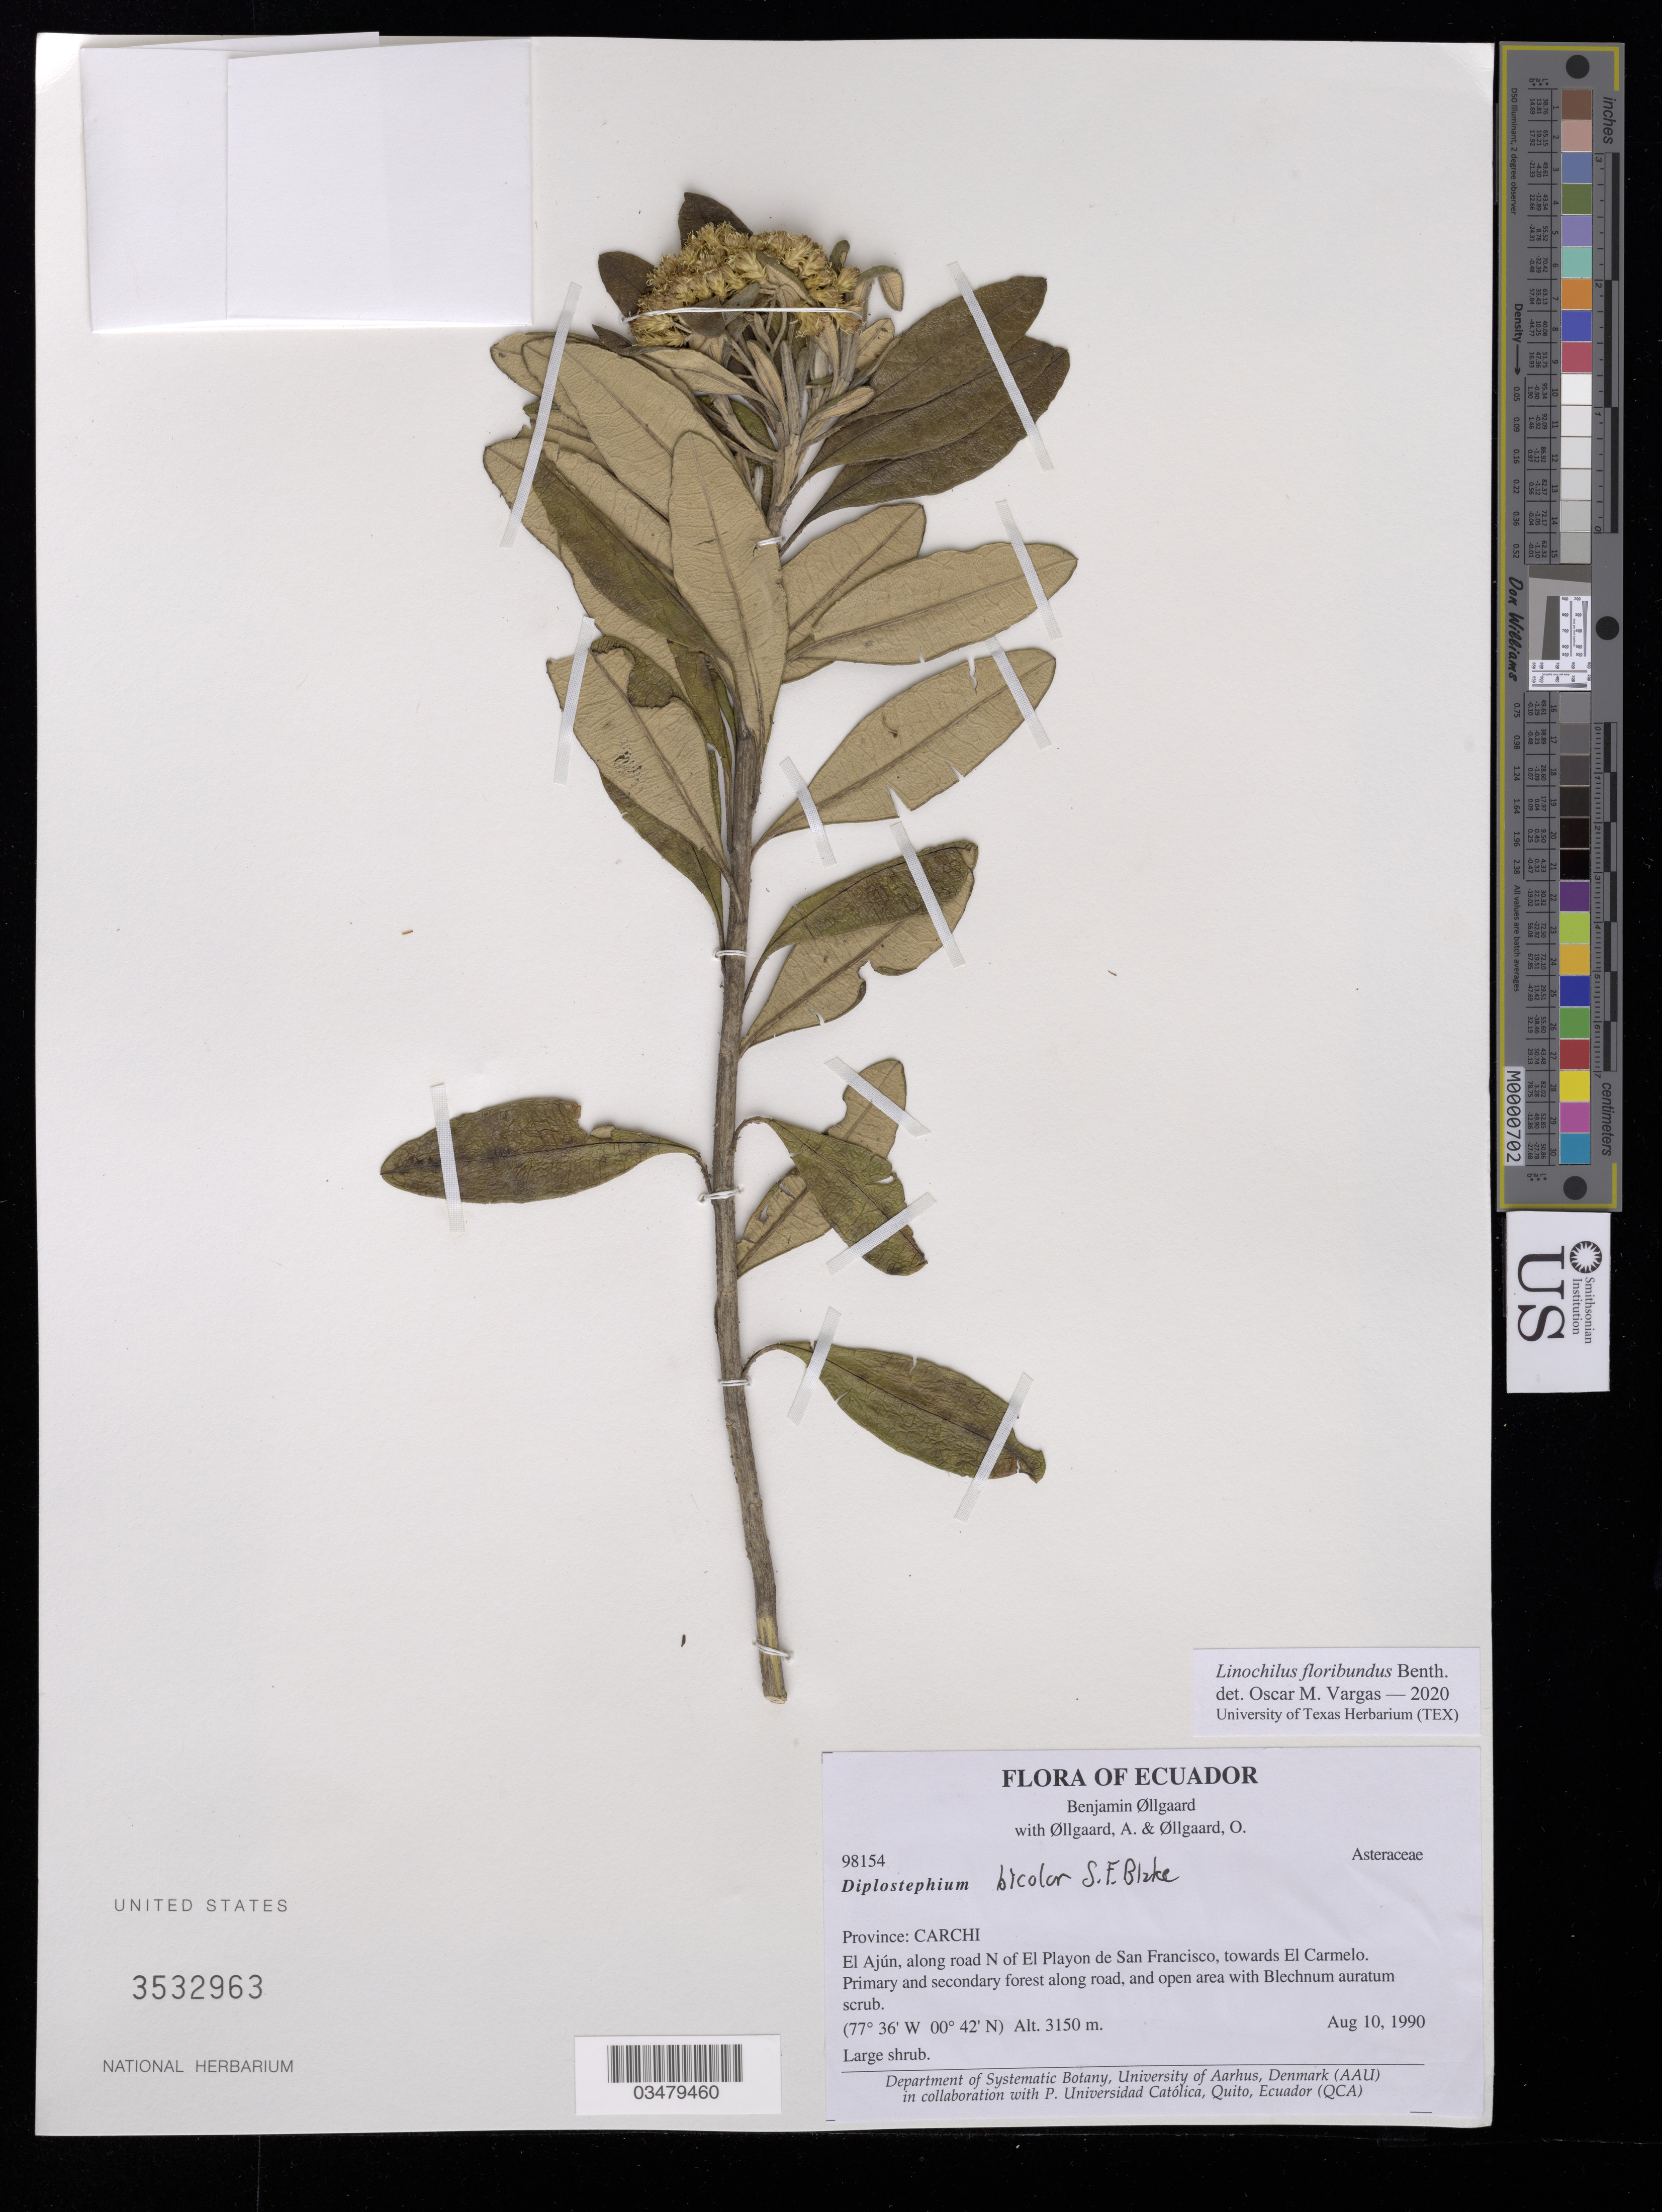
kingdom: Plantae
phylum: Tracheophyta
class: Magnoliopsida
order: Asterales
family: Asteraceae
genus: Linochilus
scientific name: Linochilus floribundus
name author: Benth.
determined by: Vargas, Oscar M.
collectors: B. Øllgaard, A. Øllgaard & O. Øllgaard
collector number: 98154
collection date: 1990-08-10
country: Ecuador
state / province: Carchi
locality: El Ajún, along road N of El Playon de San Francisco, towards El Carmelo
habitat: Primary and secondary forest.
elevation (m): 3150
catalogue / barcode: US 3532963